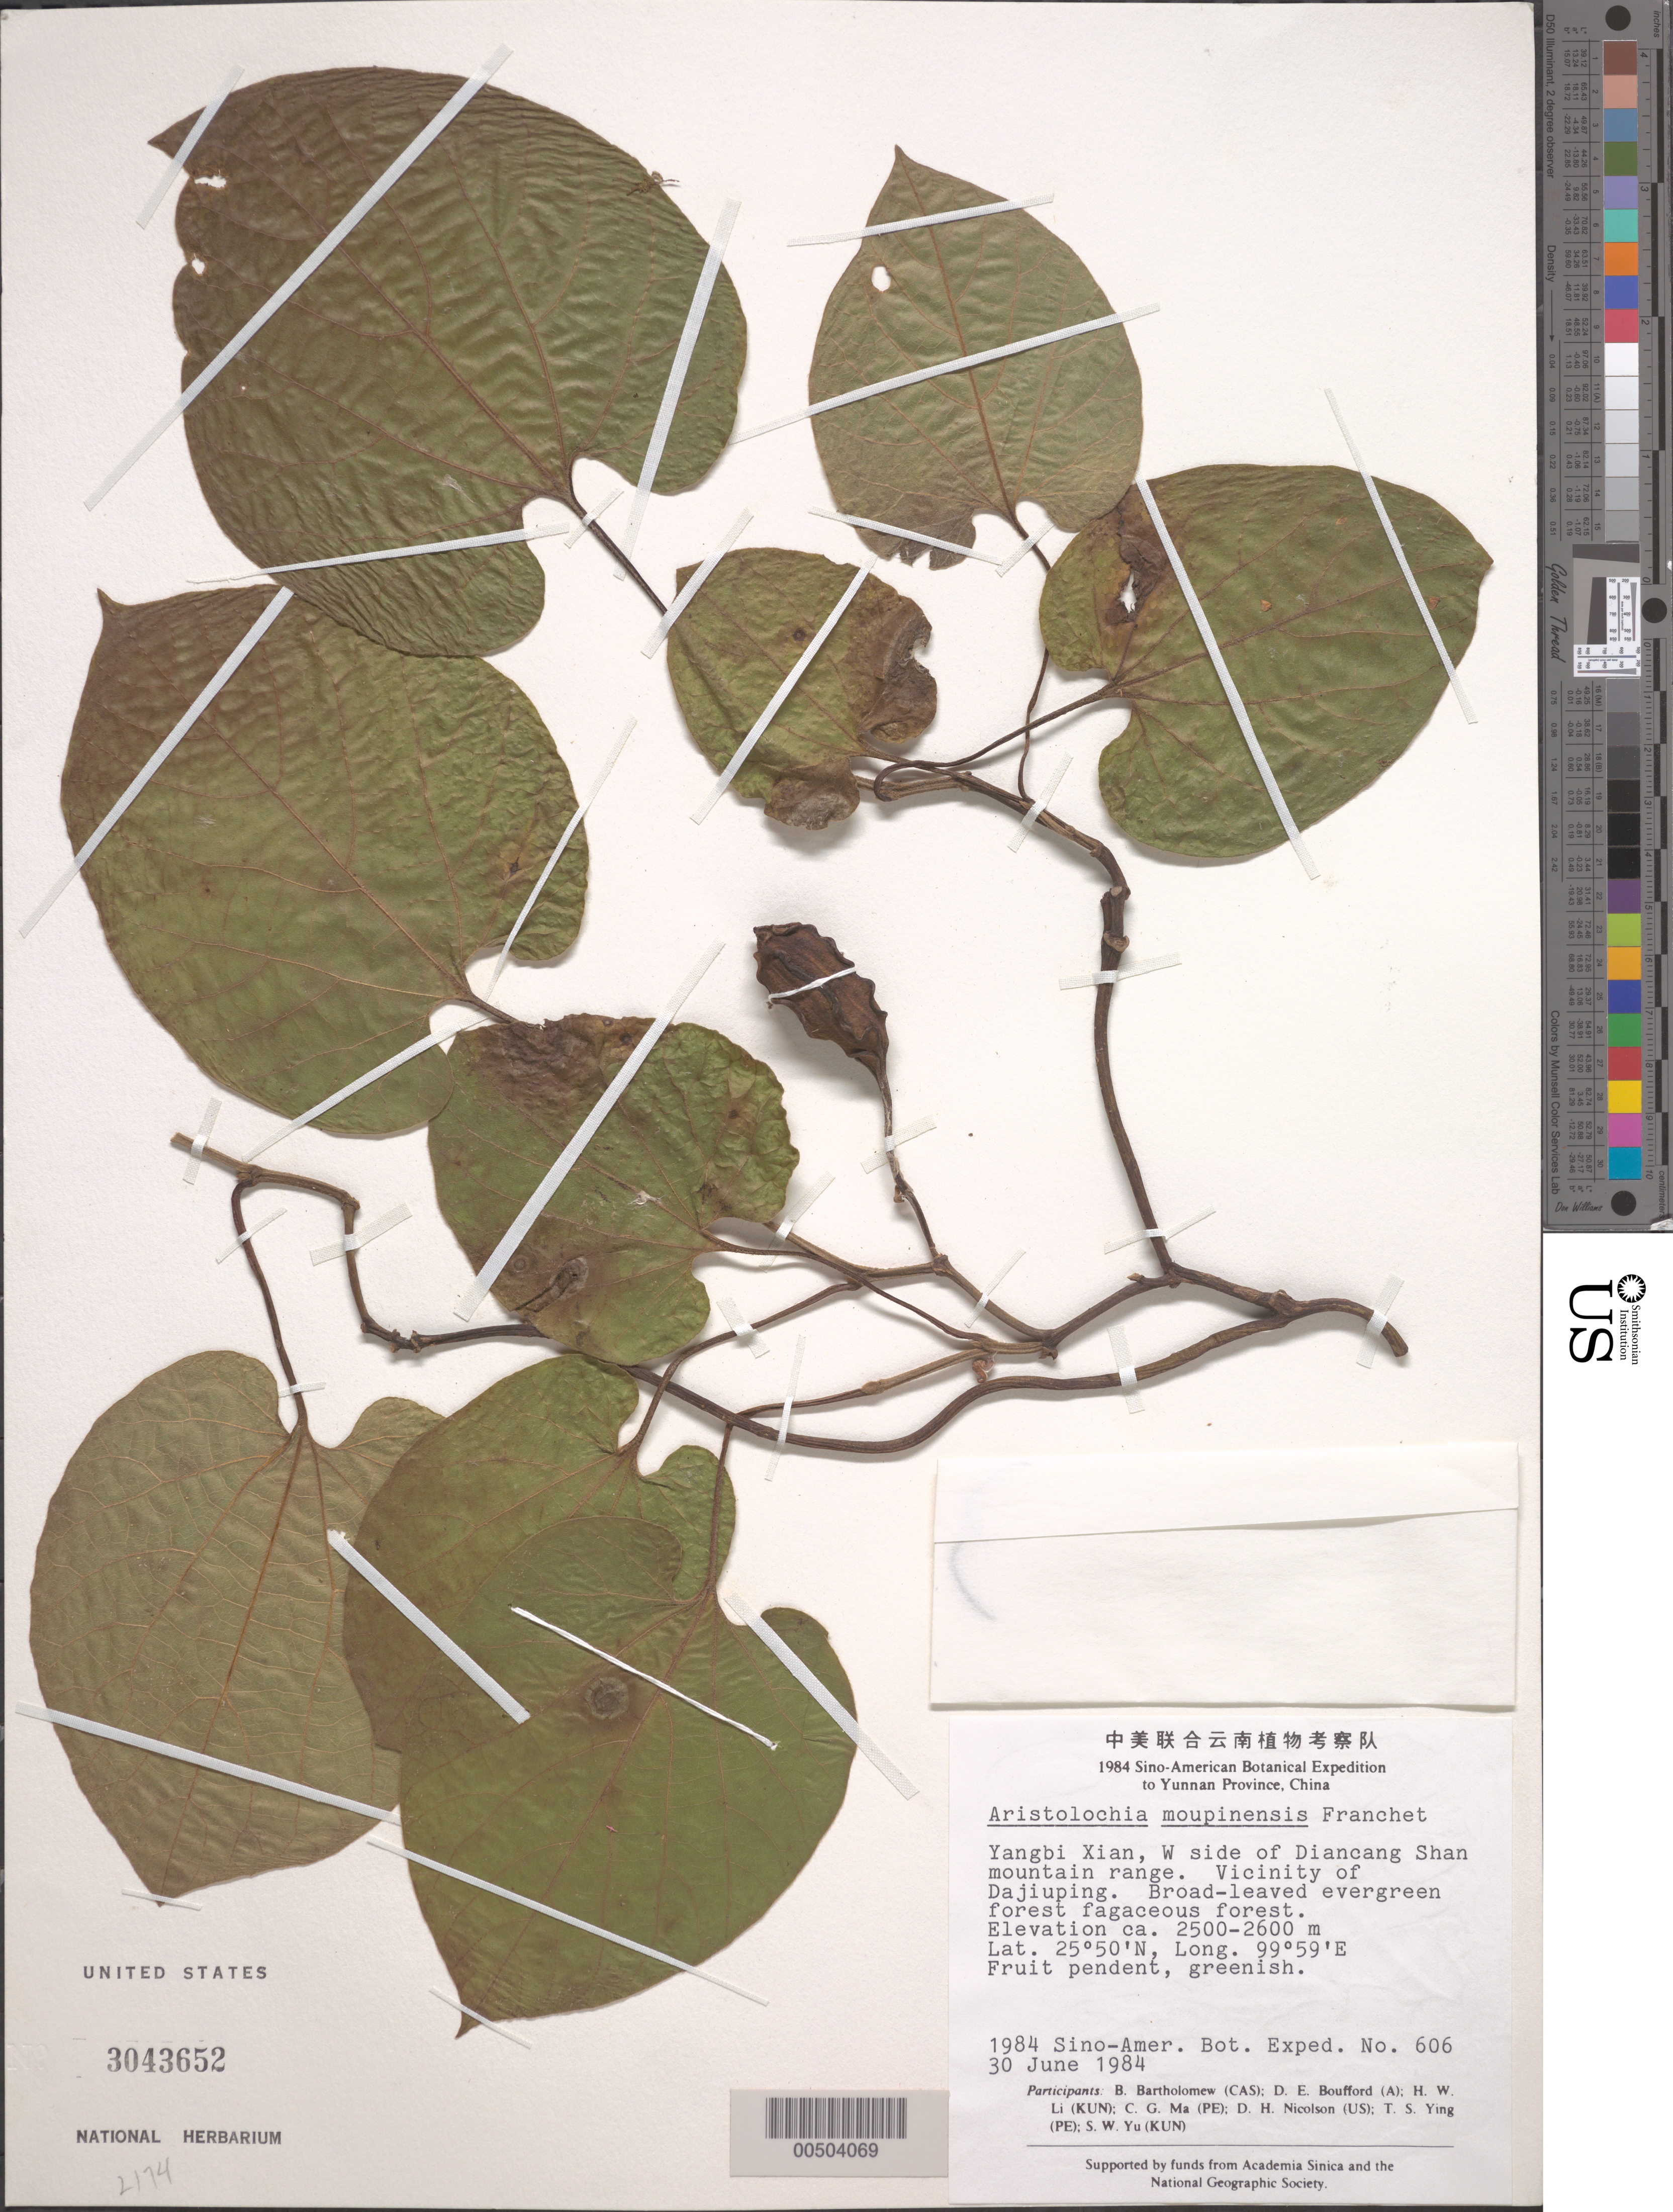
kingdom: Plantae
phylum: Tracheophyta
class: Magnoliopsida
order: Piperales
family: Aristolochiaceae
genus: Aristolochia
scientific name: Aristolochia moupinensis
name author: Franch.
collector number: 606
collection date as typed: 30 Jun 1984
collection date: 1984-06-30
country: China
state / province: Yunnan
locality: W side of Diancang Shan mountain range. Vicinity of Dajiuping, Yangbi District (Yangbi Xian)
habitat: Broad-leaved evergreen forest fagaceous forest. Fruit pendent, greenish.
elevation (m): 2500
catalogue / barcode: US 3043652